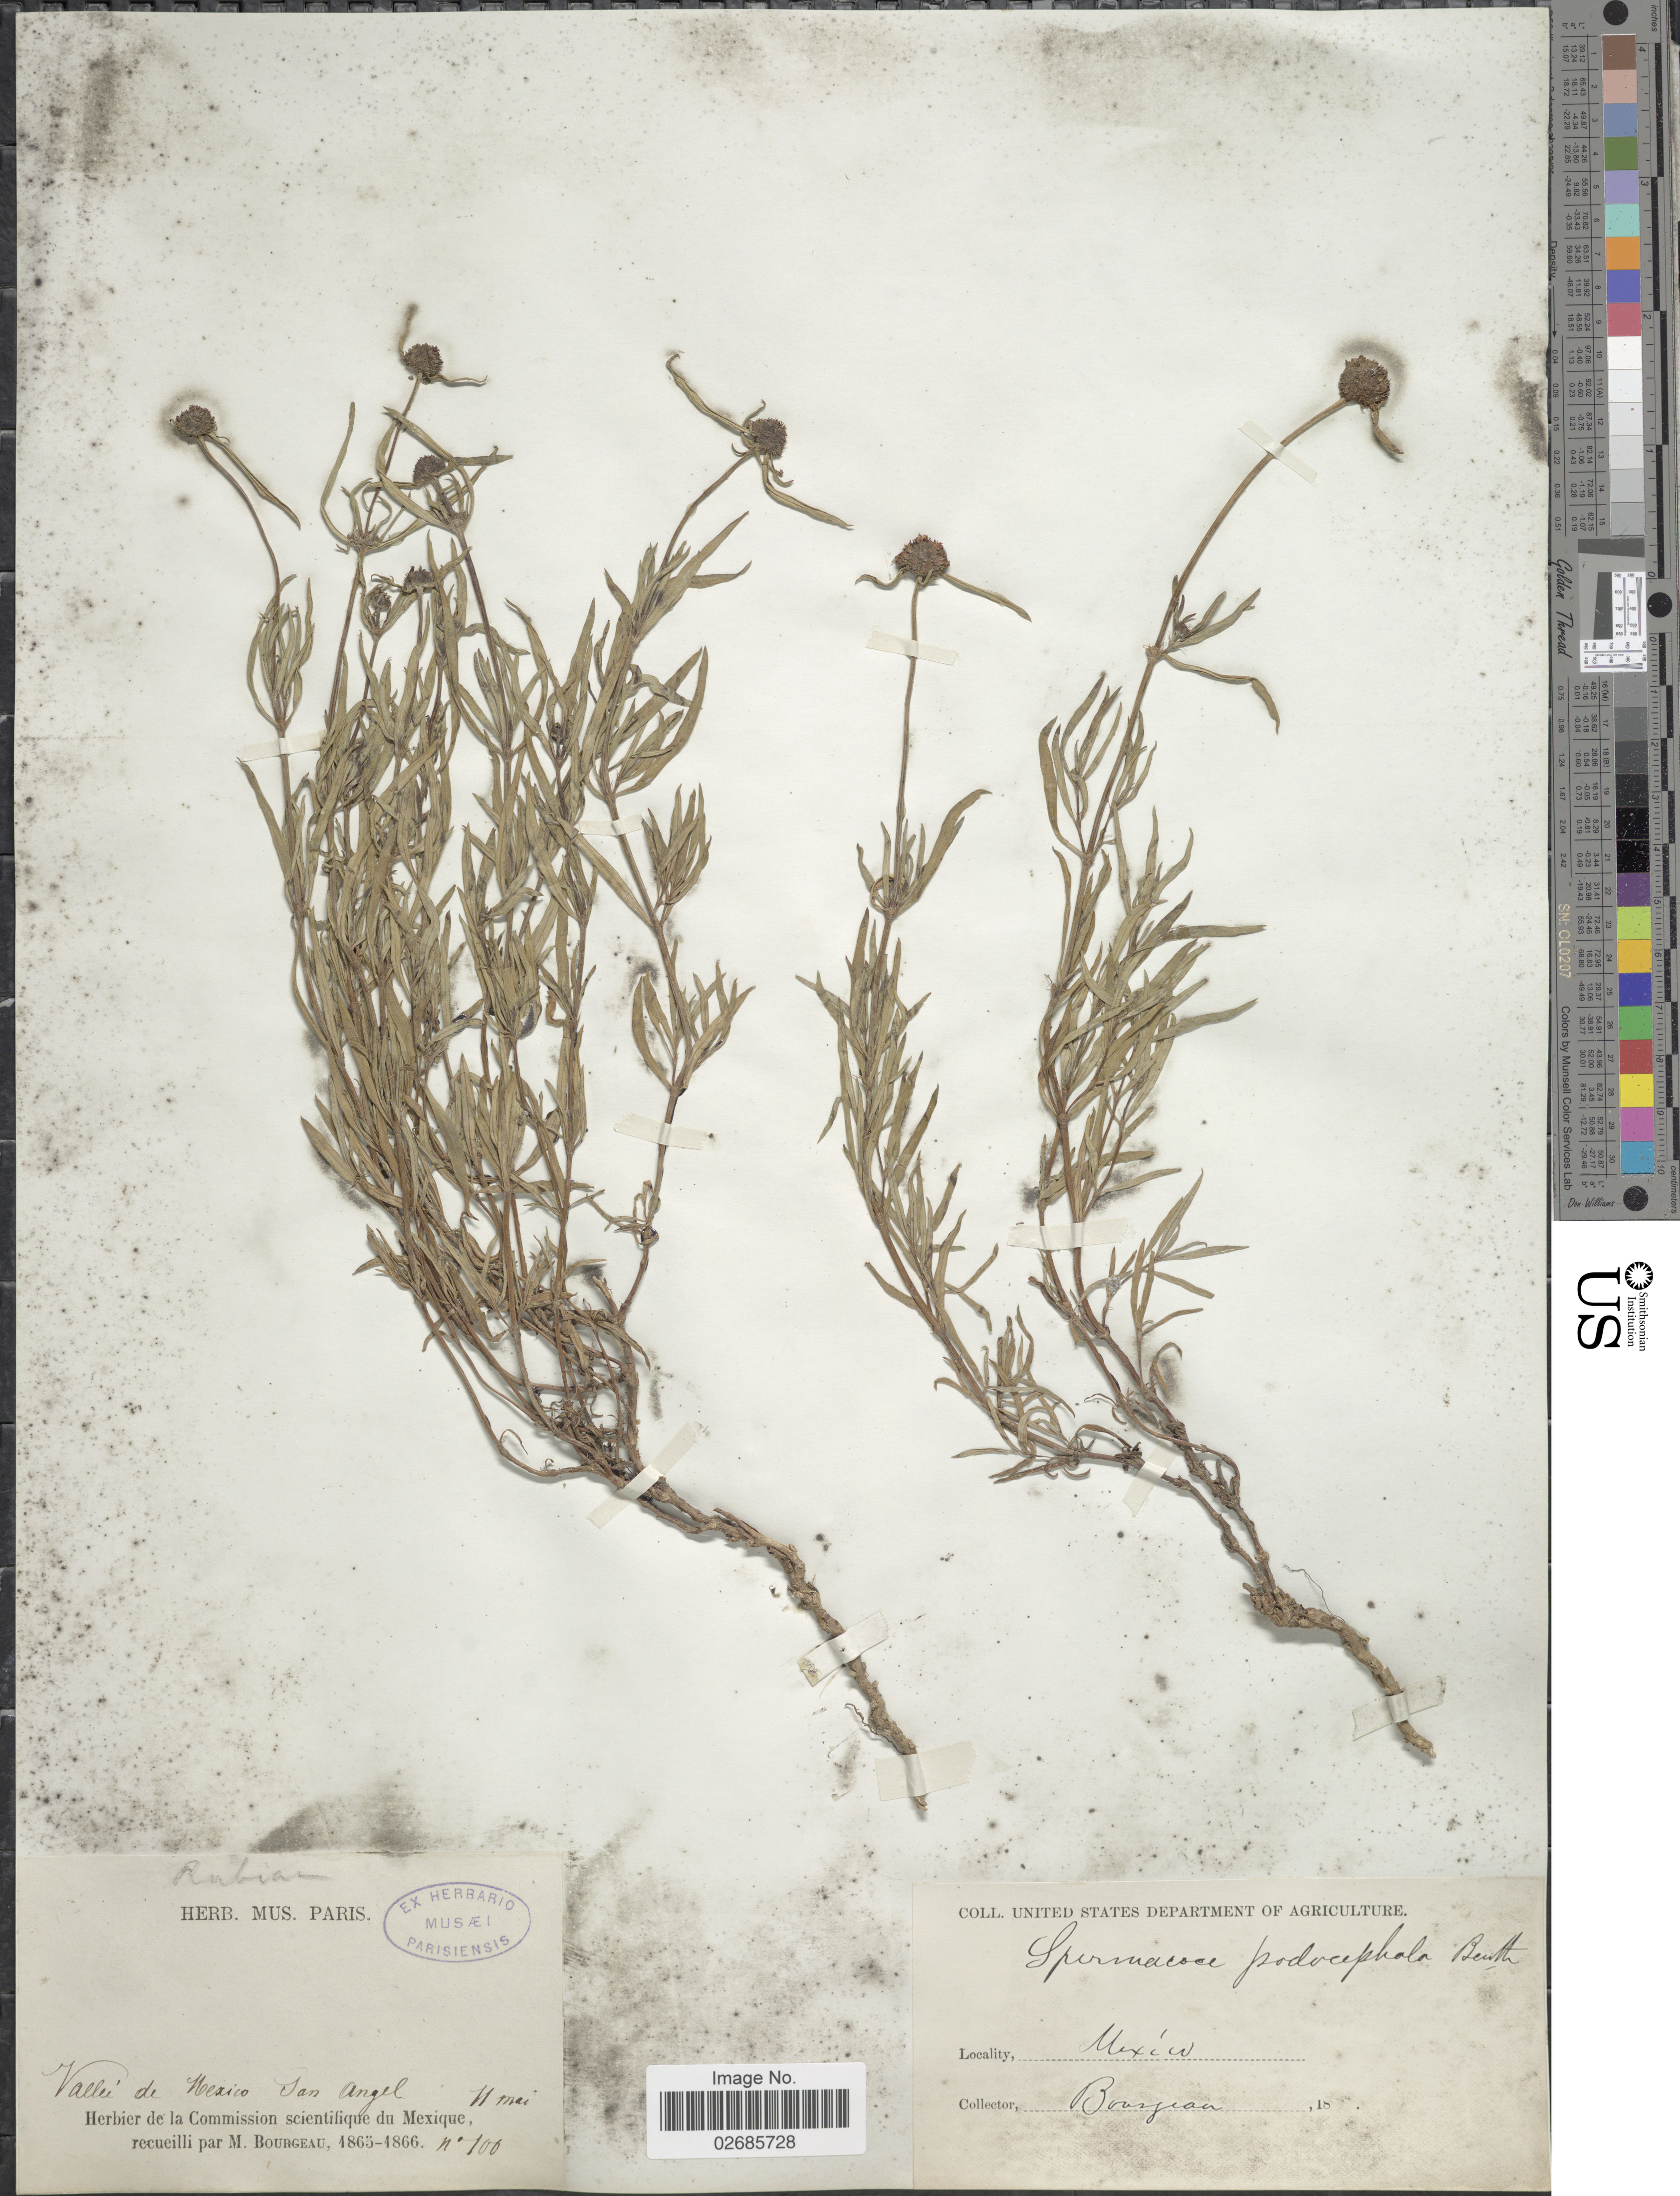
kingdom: Plantae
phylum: Tracheophyta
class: Magnoliopsida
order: Gentianales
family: Rubiaceae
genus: Borreria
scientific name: Borreria verticillata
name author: (L.) G. Mey.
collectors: M. Bourgeau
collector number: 100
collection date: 1863-05/1866-05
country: Mexico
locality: Valleé de Mexico San Angel